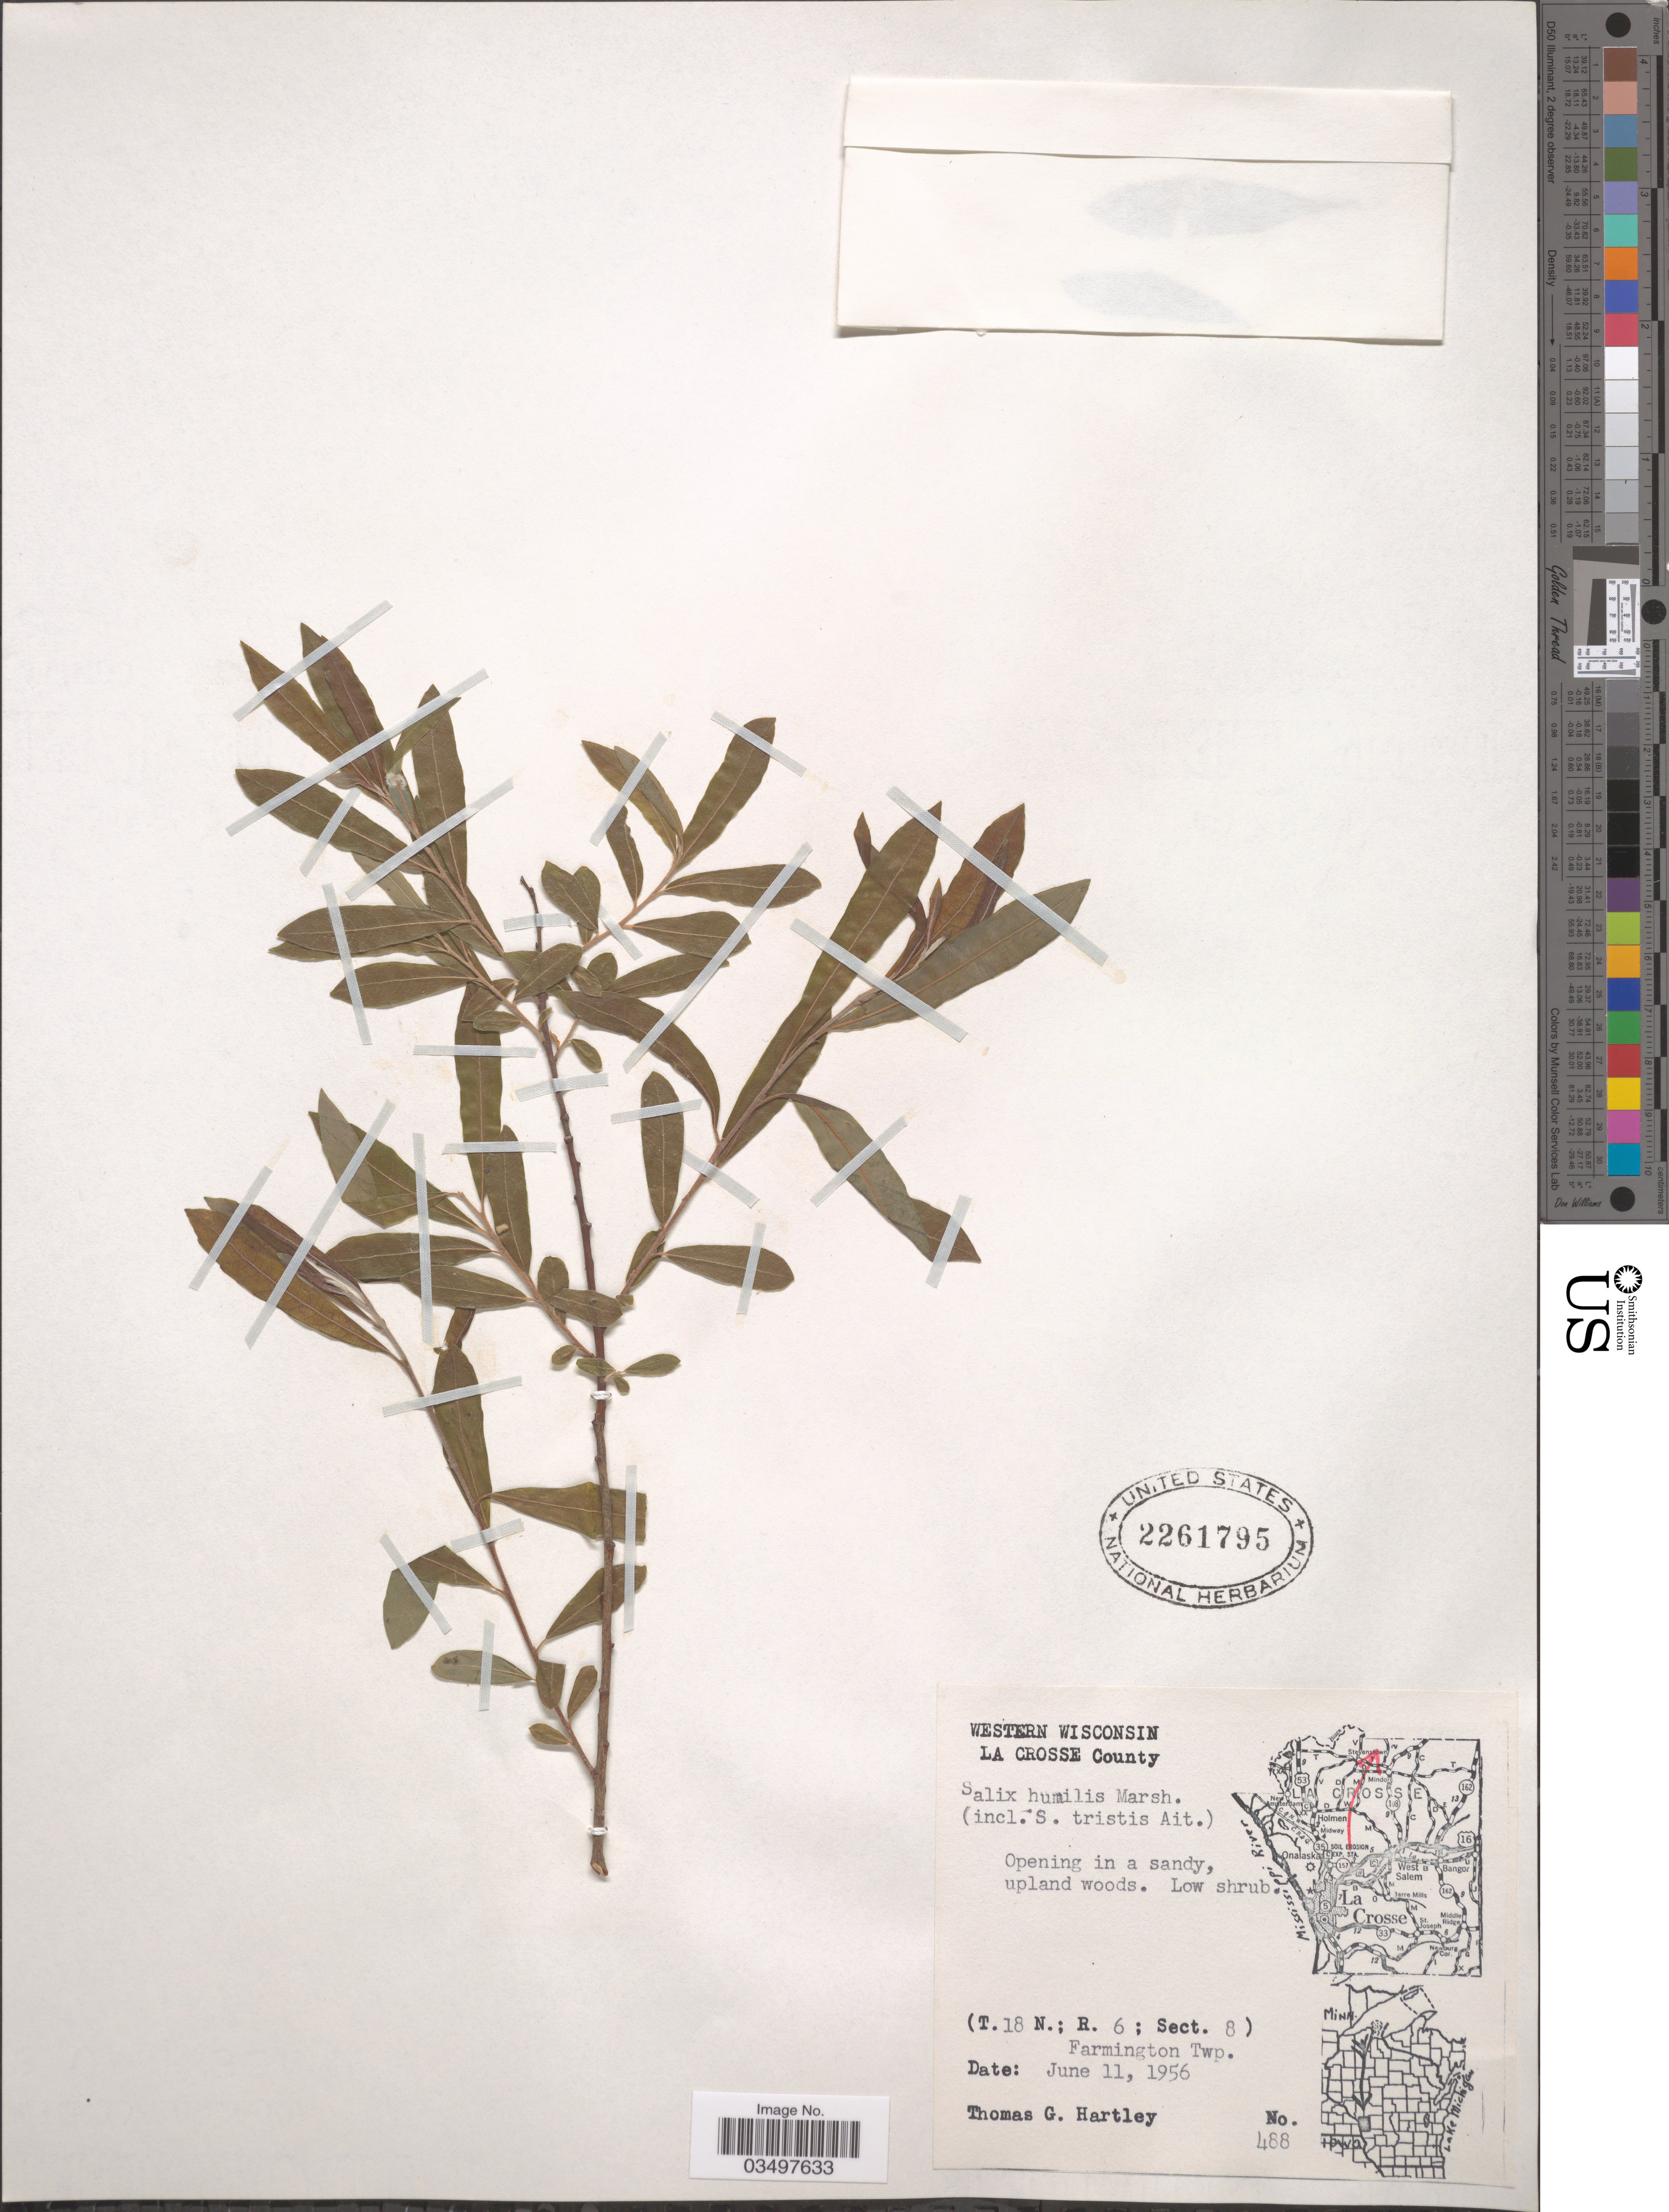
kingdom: Plantae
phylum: Tracheophyta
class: Magnoliopsida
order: Malpighiales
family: Salicaceae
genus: Salix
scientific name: Salix humilis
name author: Marshall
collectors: T. G. Hartley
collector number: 488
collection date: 1956-06-11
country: United States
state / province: Wisconsin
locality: Western Wisconsin, La Crosse County. (T. 18 N.; R. 6; Sect. 8) Farmington Twp.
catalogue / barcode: US 2261795